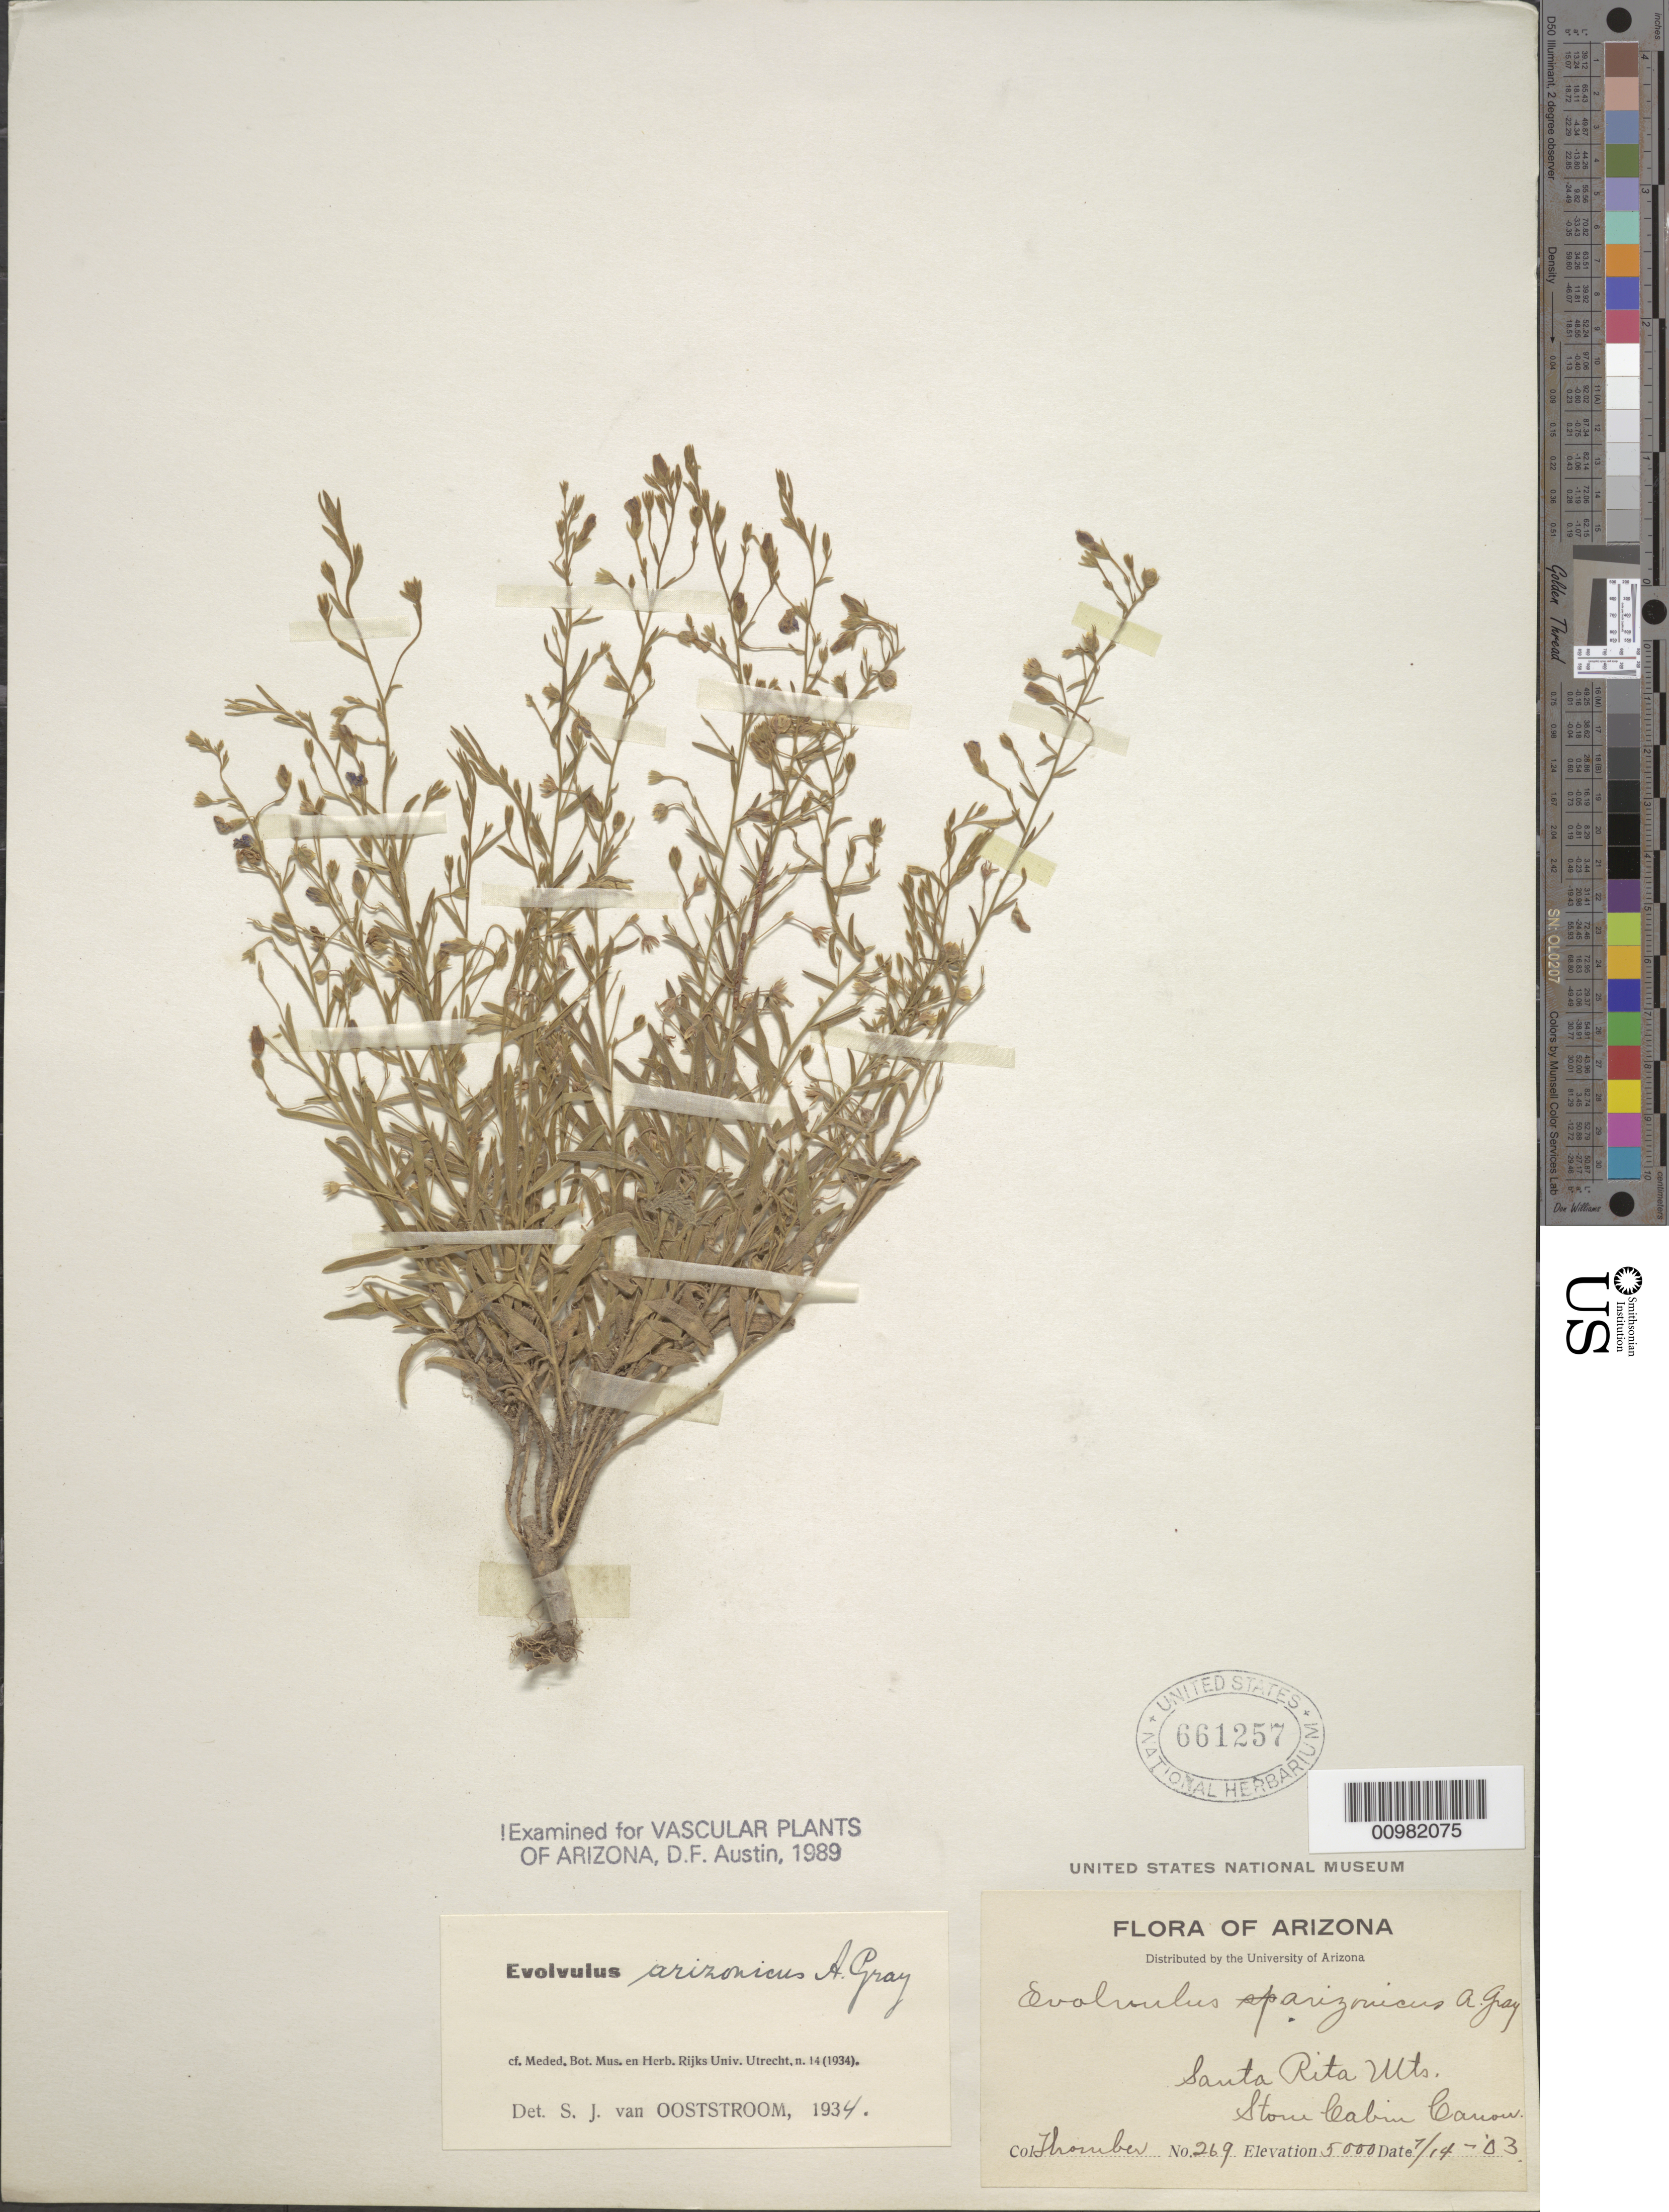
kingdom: Plantae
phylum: Tracheophyta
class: Magnoliopsida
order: Solanales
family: Convolvulaceae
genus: Evolvulus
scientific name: Evolvulus arizonicus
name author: A. Gray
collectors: J. Thornber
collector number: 269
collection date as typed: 14 Jul 1903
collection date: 1903-07-14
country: United States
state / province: Arizona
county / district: Santa Cruz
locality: Santa Rita Mts.; Stone Cabin Canyon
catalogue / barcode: US 661257